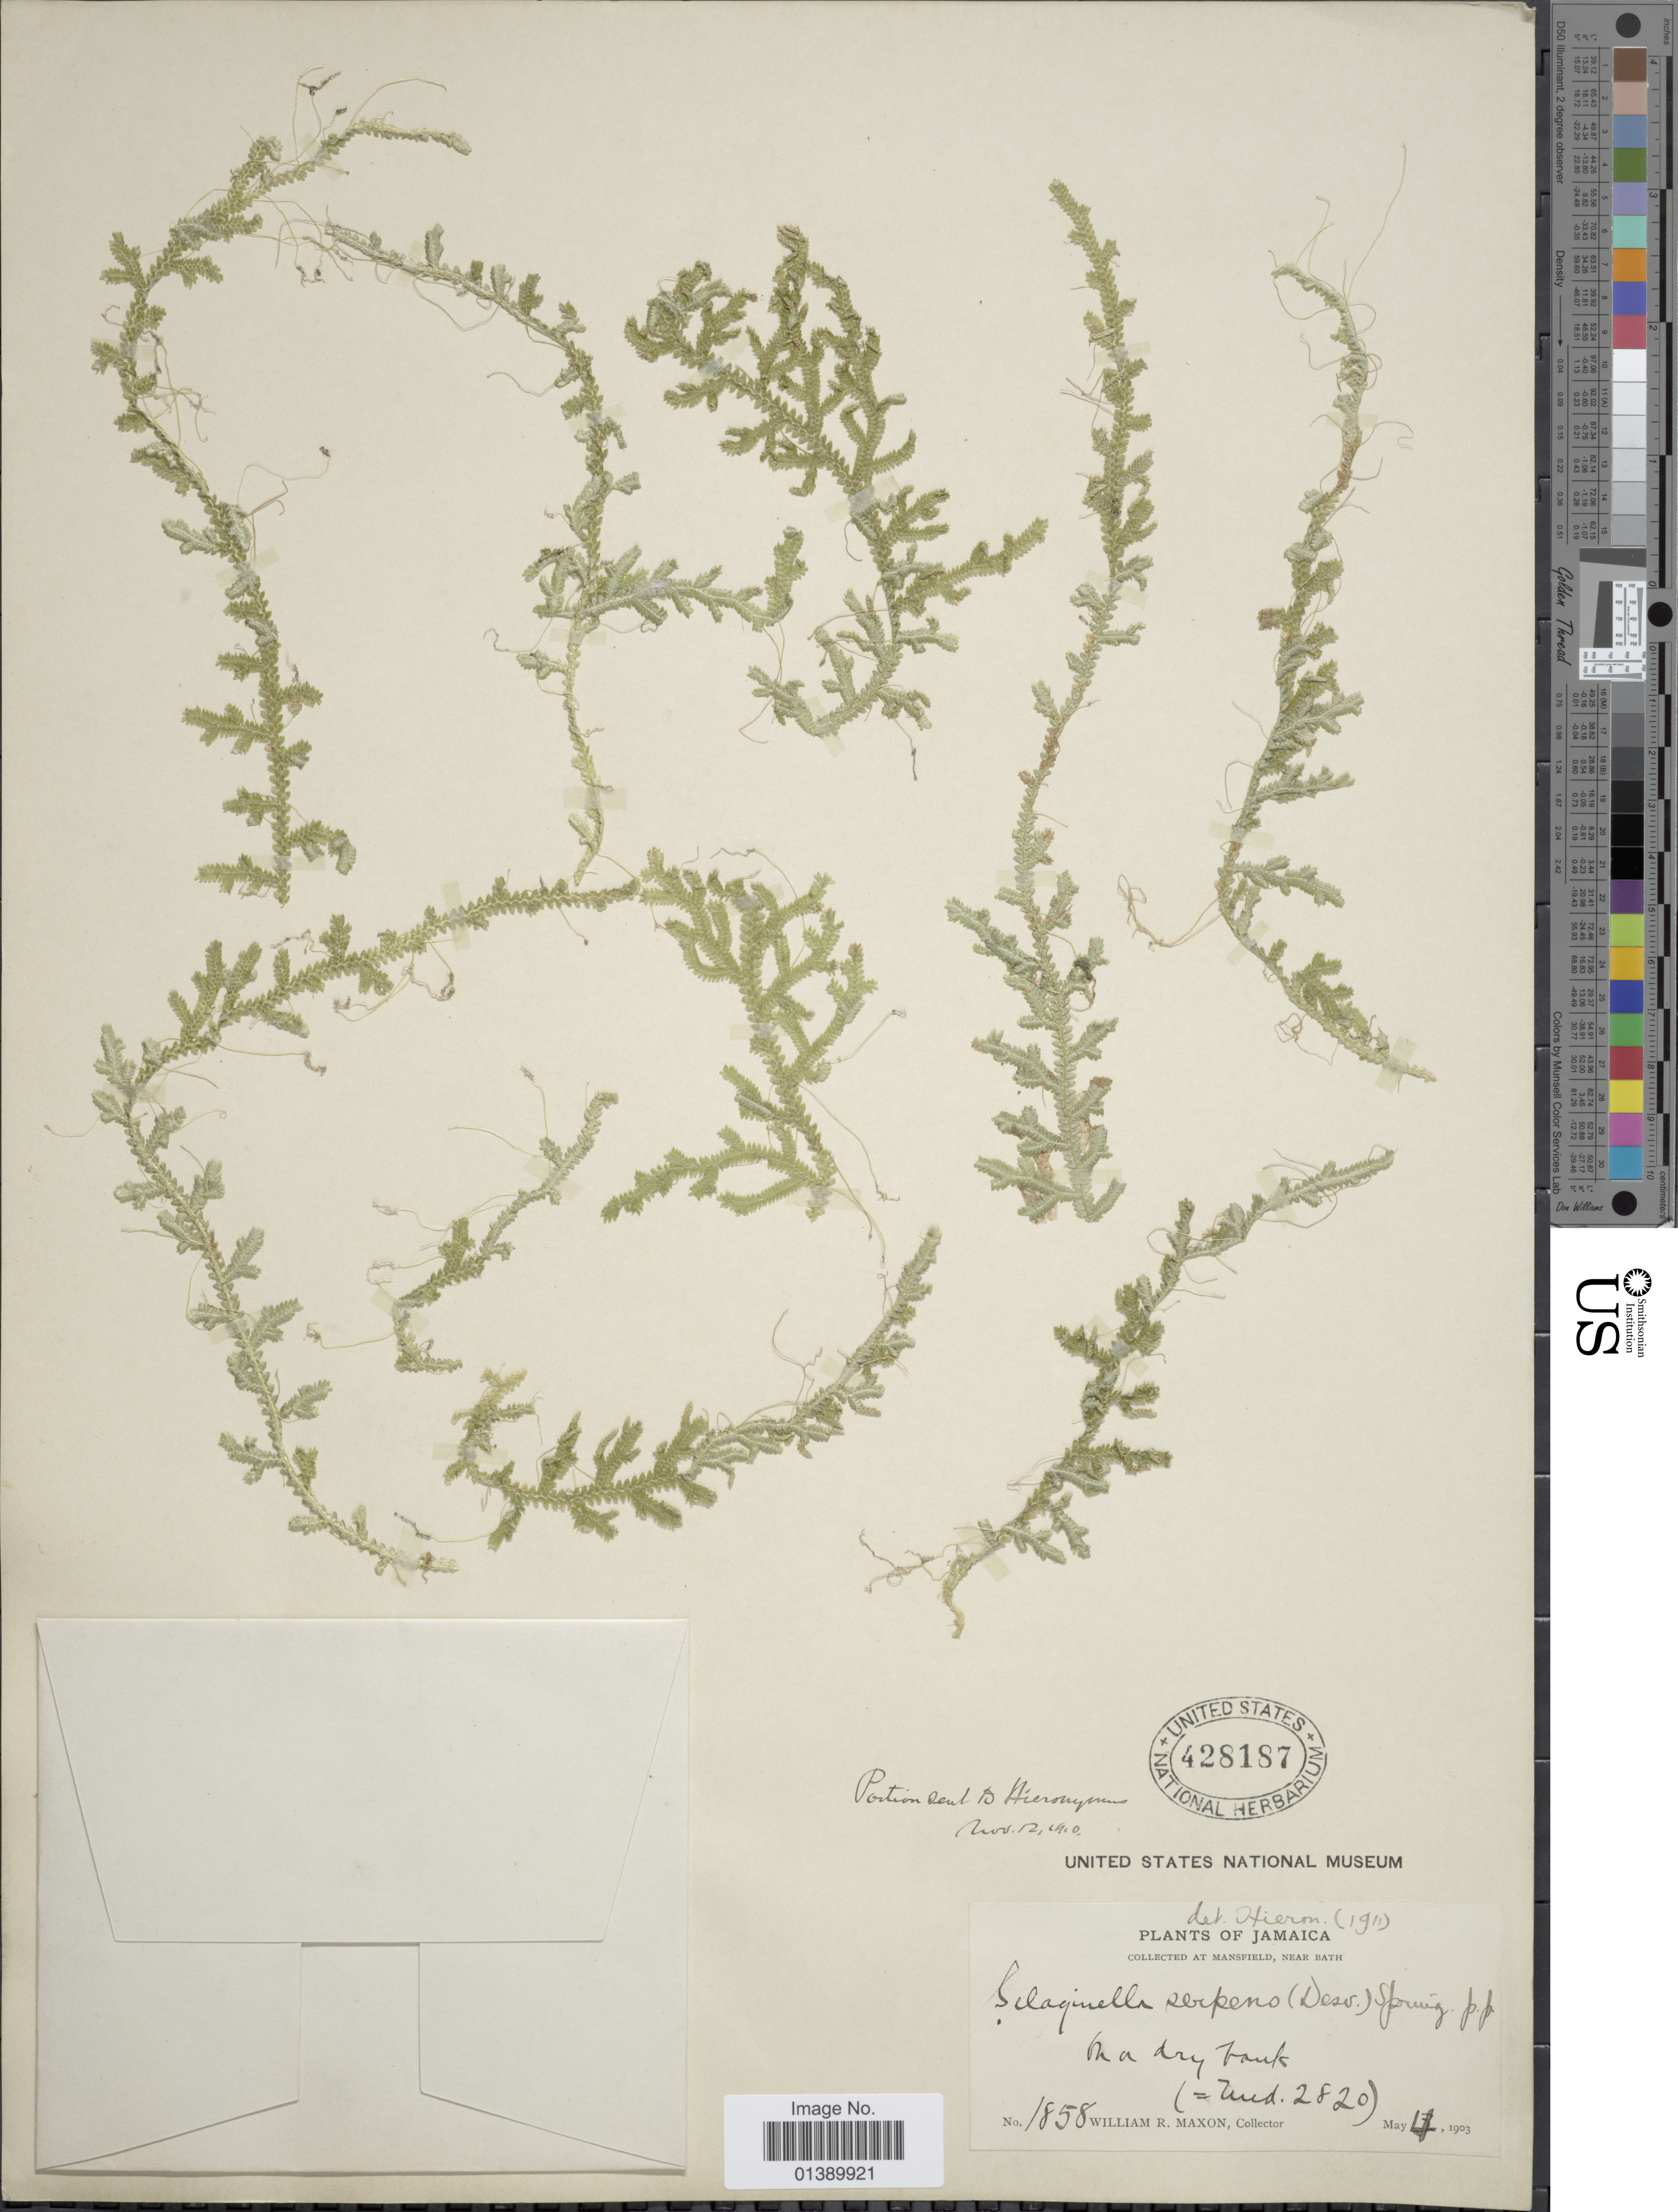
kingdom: Plantae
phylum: Tracheophyta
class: Lycopodiopsida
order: Selaginellales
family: Selaginellaceae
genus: Selaginella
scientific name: Selaginella serpens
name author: (Desv. ex Poir.) Spring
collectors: W. R. Maxon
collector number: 1858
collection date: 1903-05-04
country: Jamaica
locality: At Mansfield, near Bath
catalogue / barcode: US 428187